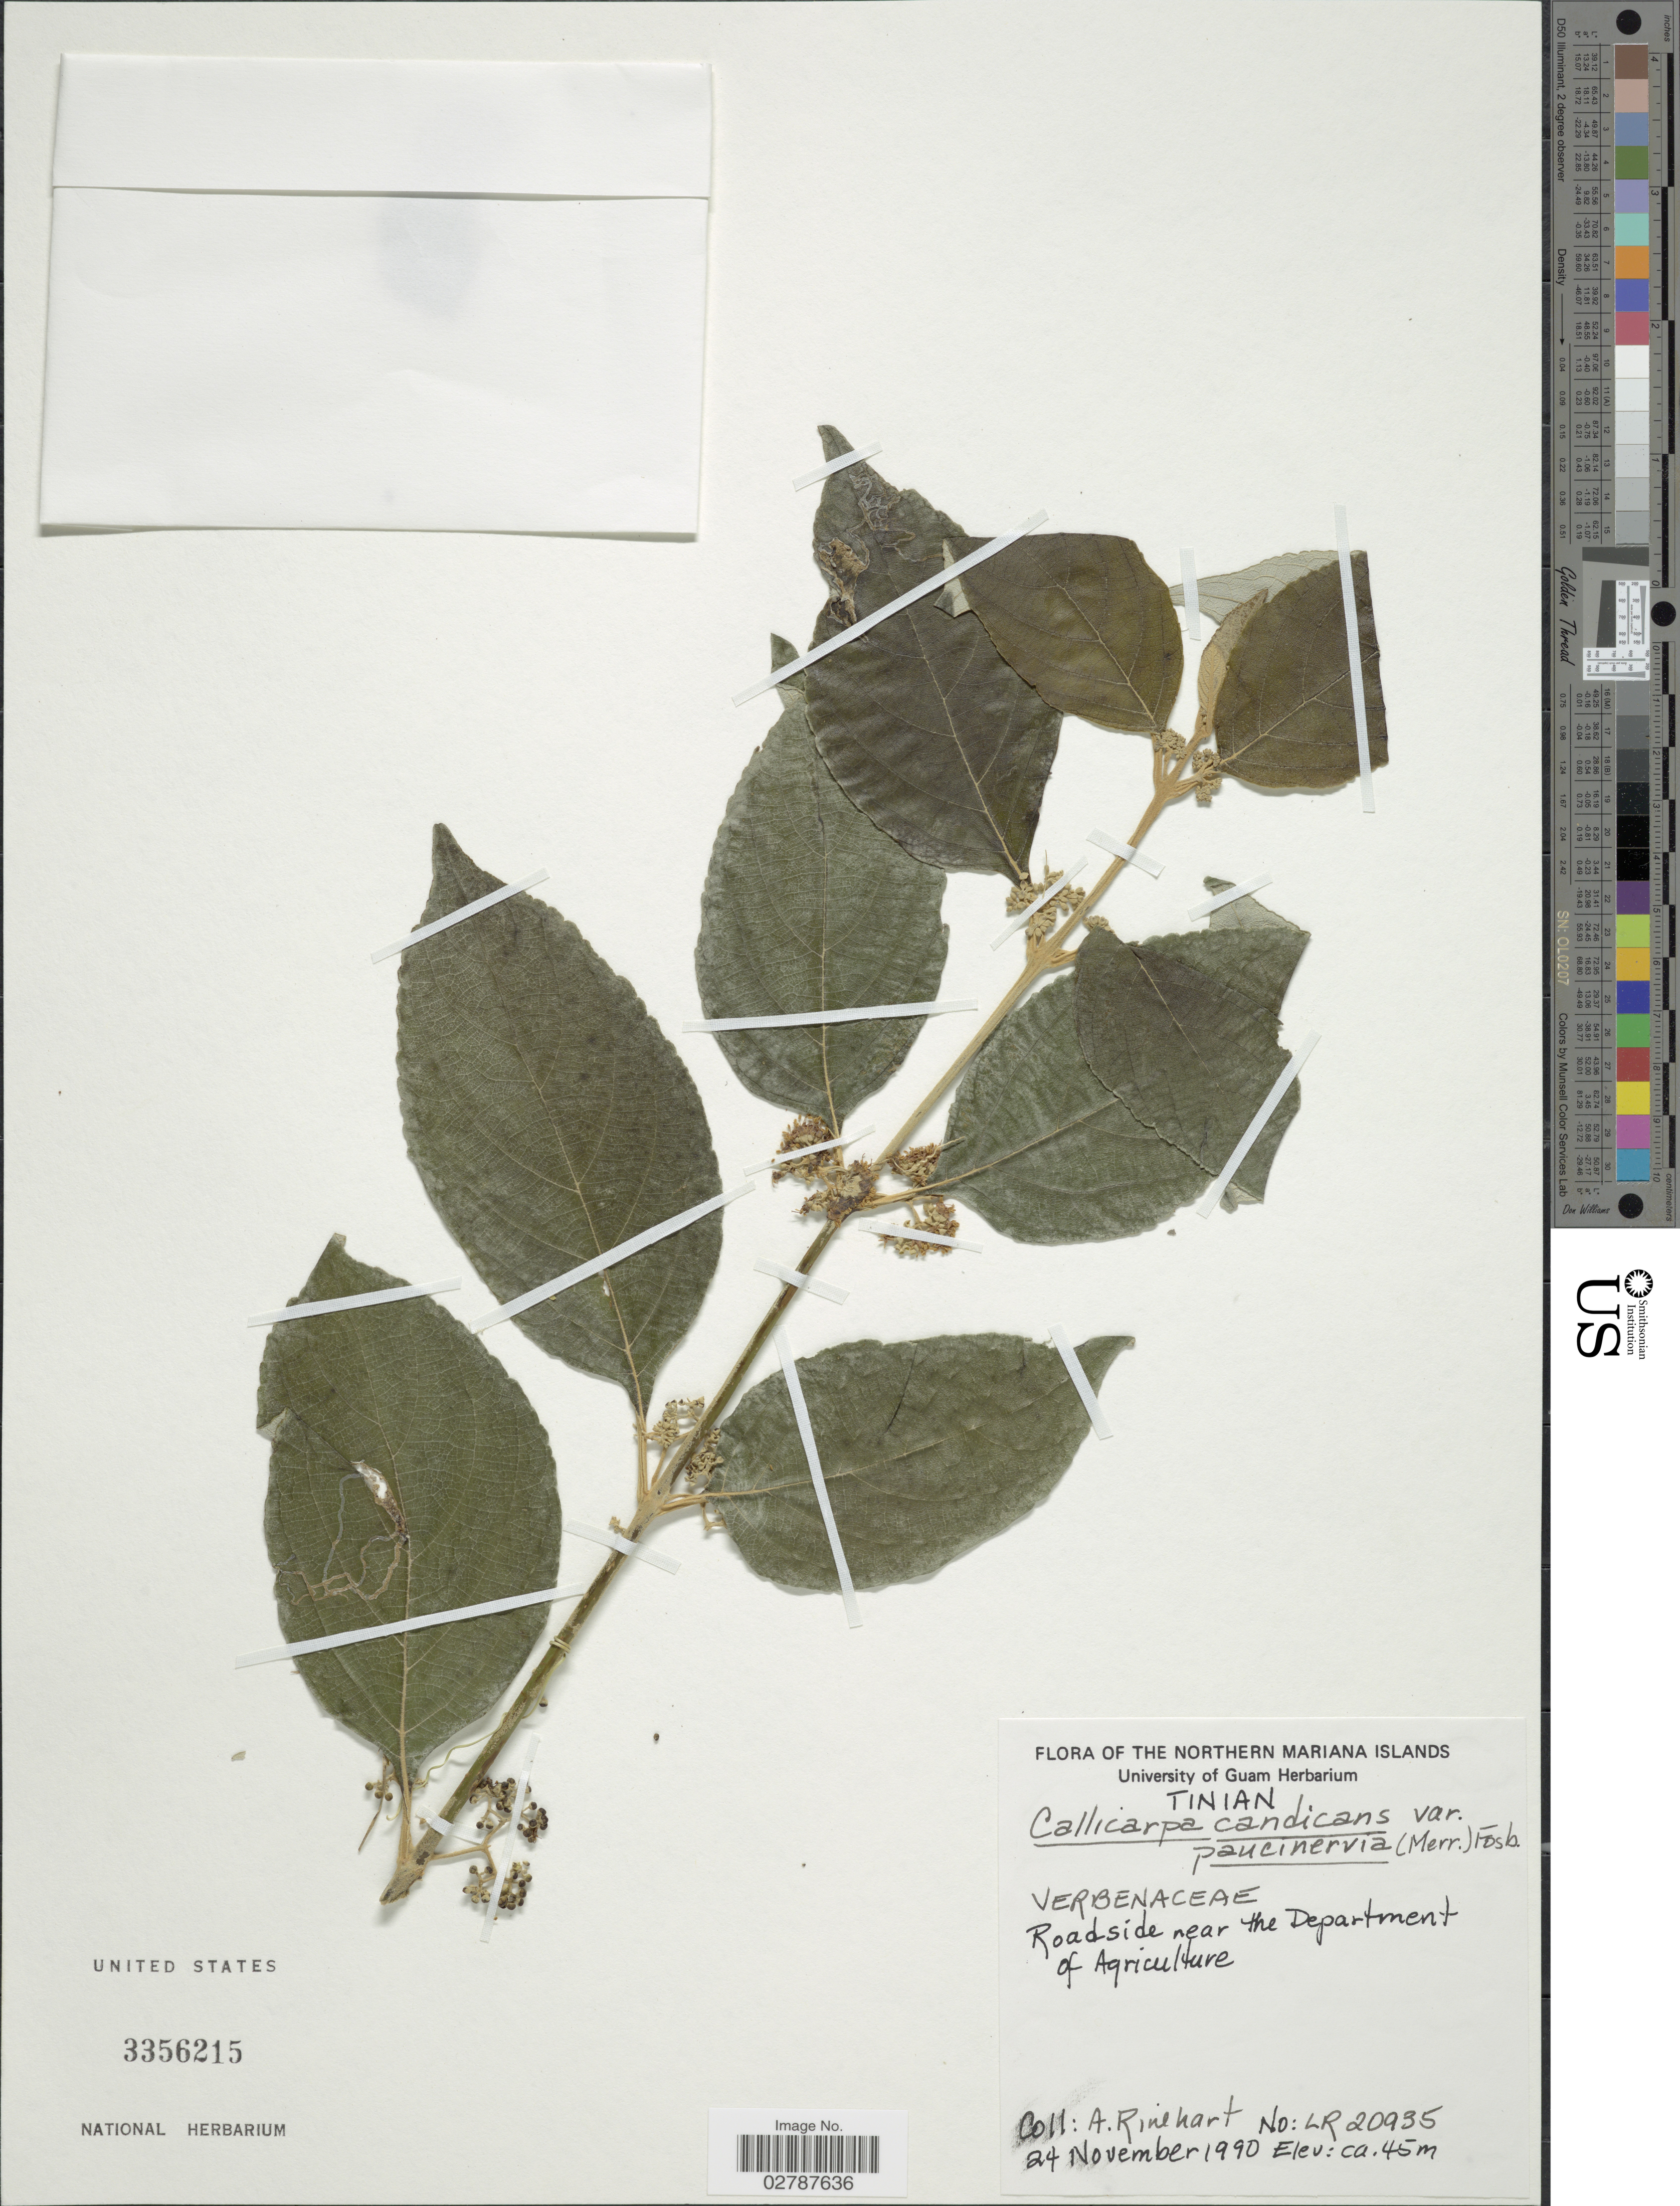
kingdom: Plantae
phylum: Tracheophyta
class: Magnoliopsida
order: Lamiales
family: Lamiaceae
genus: Callicarpa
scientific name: Callicarpa candicans var. paucinervia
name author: (Merr.) Fosberg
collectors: L. Raulerson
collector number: LR20935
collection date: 1990-11-24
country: Northern Mariana Islands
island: Tinian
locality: Tinian. Roadside near the Department of Agriculture.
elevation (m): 45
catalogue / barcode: US 3356215